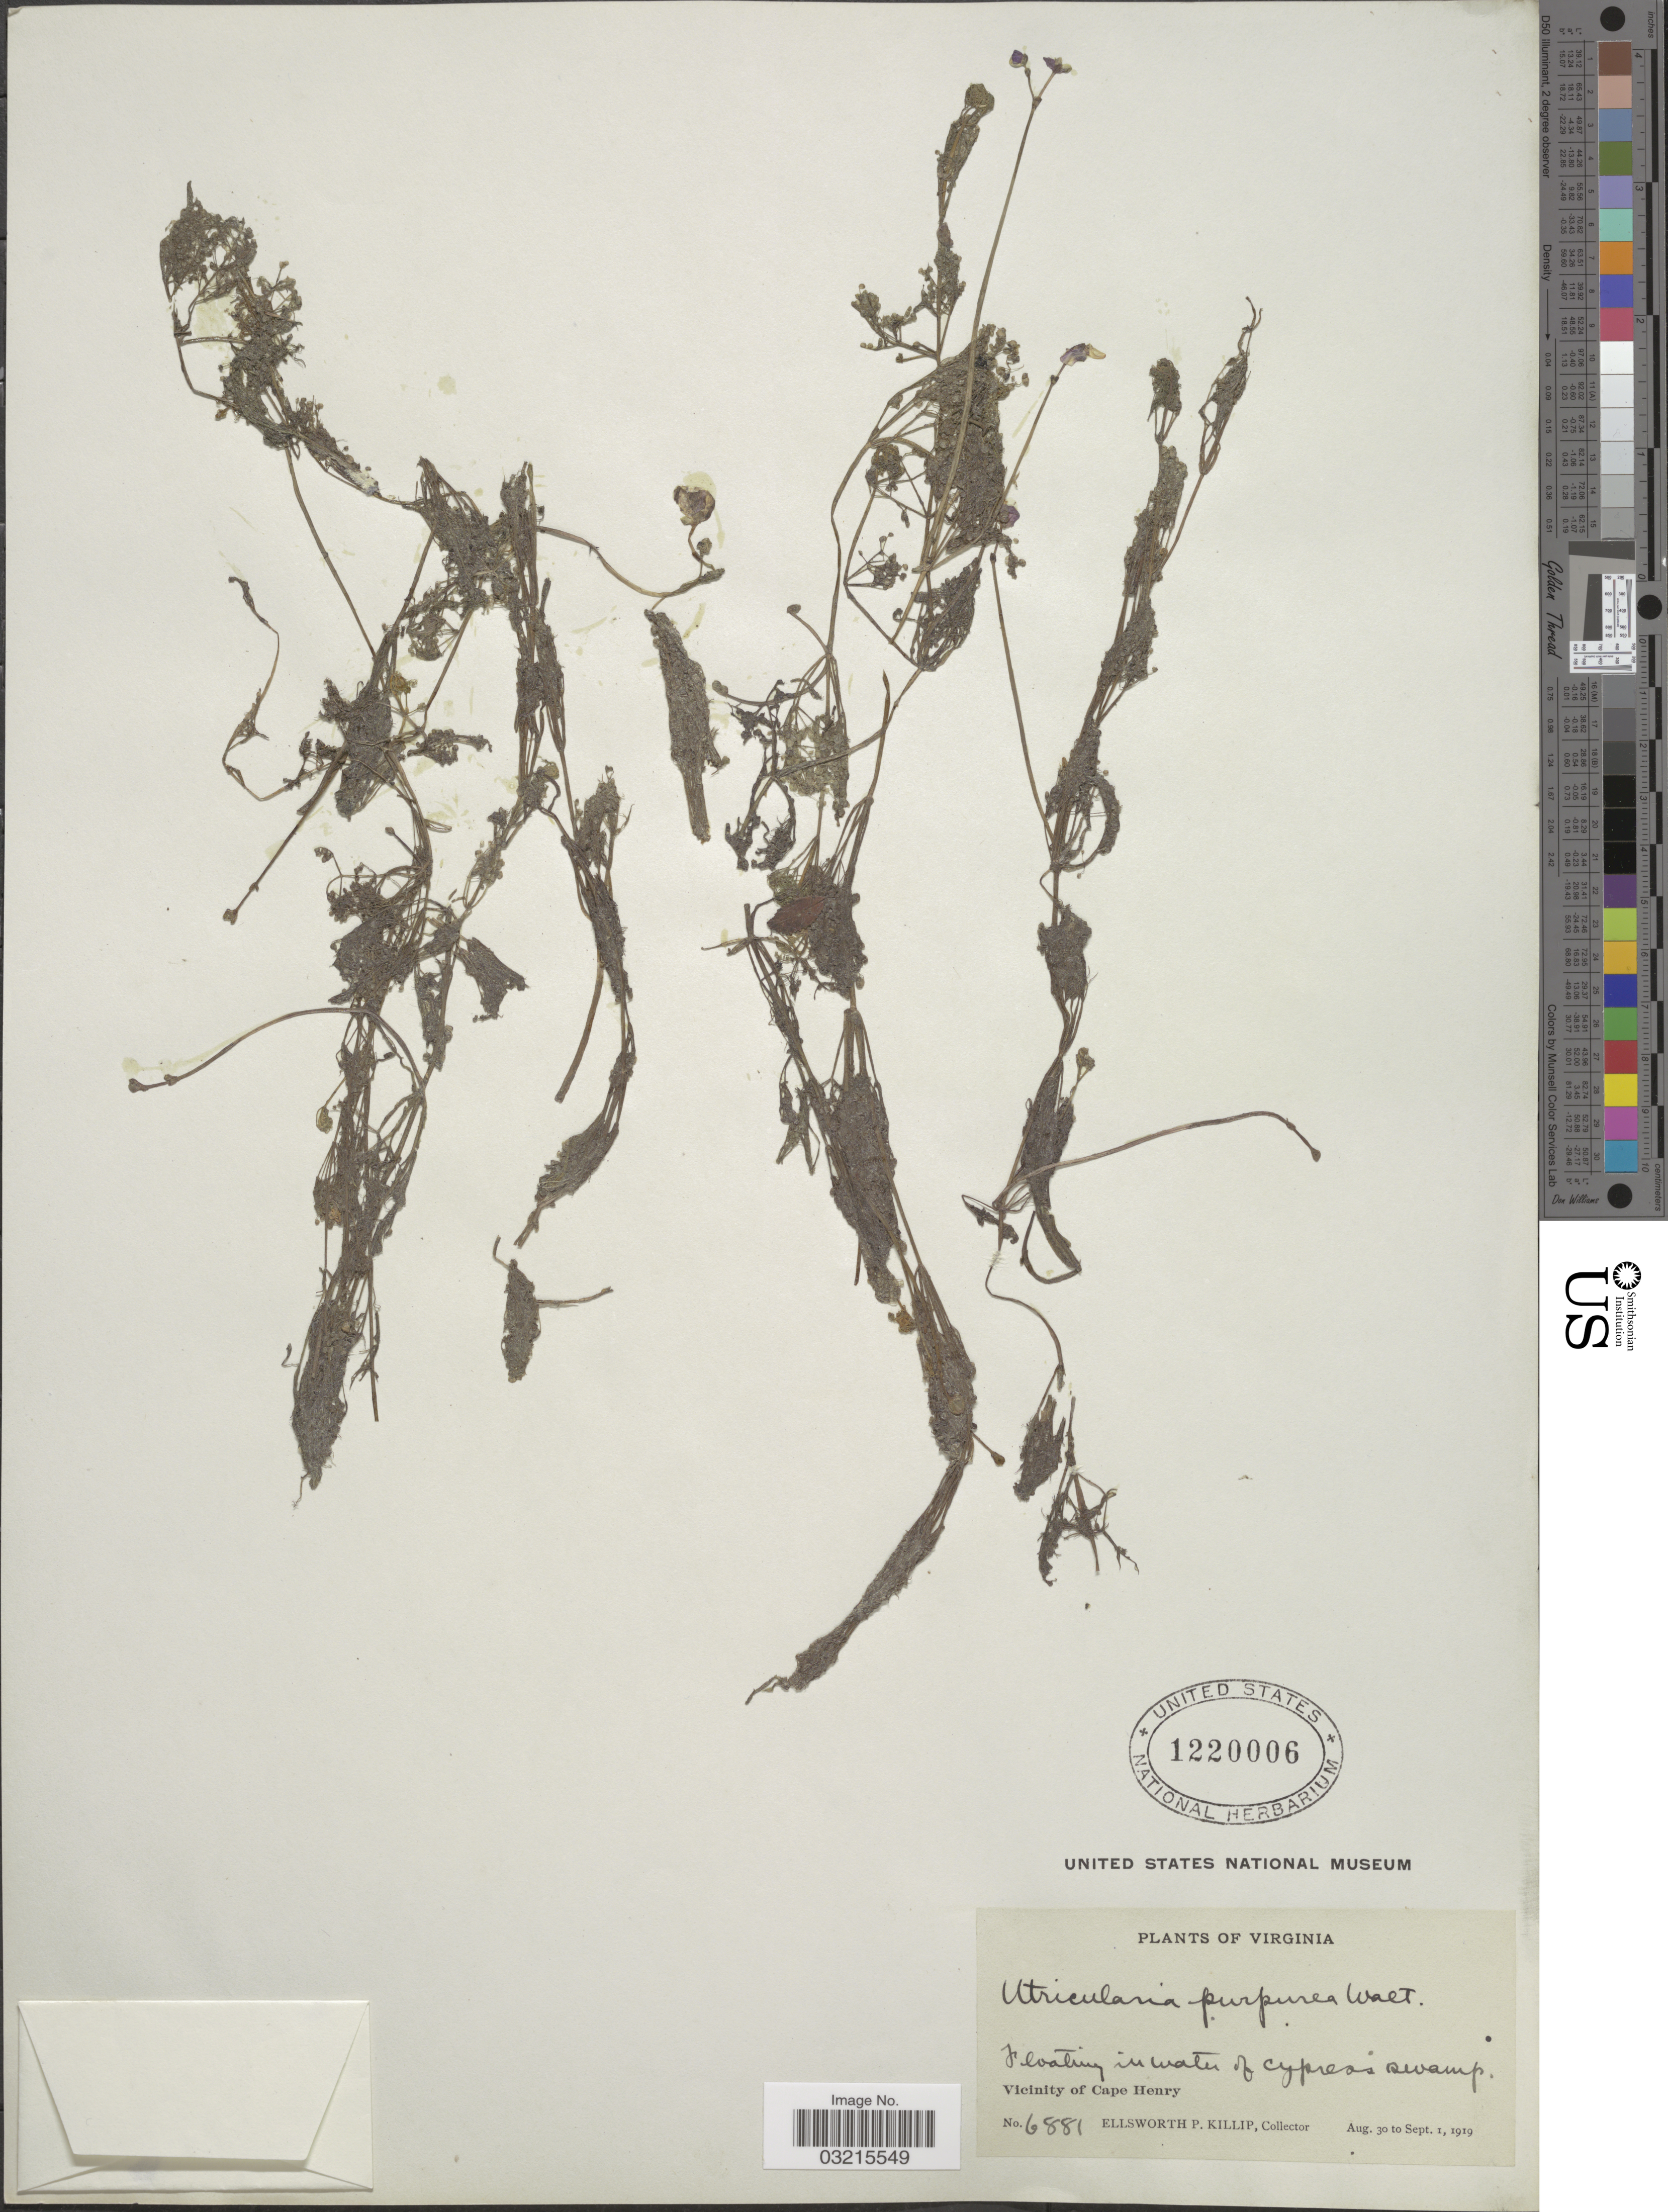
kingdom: Plantae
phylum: Tracheophyta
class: Magnoliopsida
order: Lamiales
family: Lentibulariaceae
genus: Utricularia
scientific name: Utricularia purpurea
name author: Walter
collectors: E. P. Killip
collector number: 6881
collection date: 1919-08-30/1919-09-01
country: United States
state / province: Virginia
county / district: City of Virginia Beach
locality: Vicinity of Cape Henry.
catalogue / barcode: US 1220006